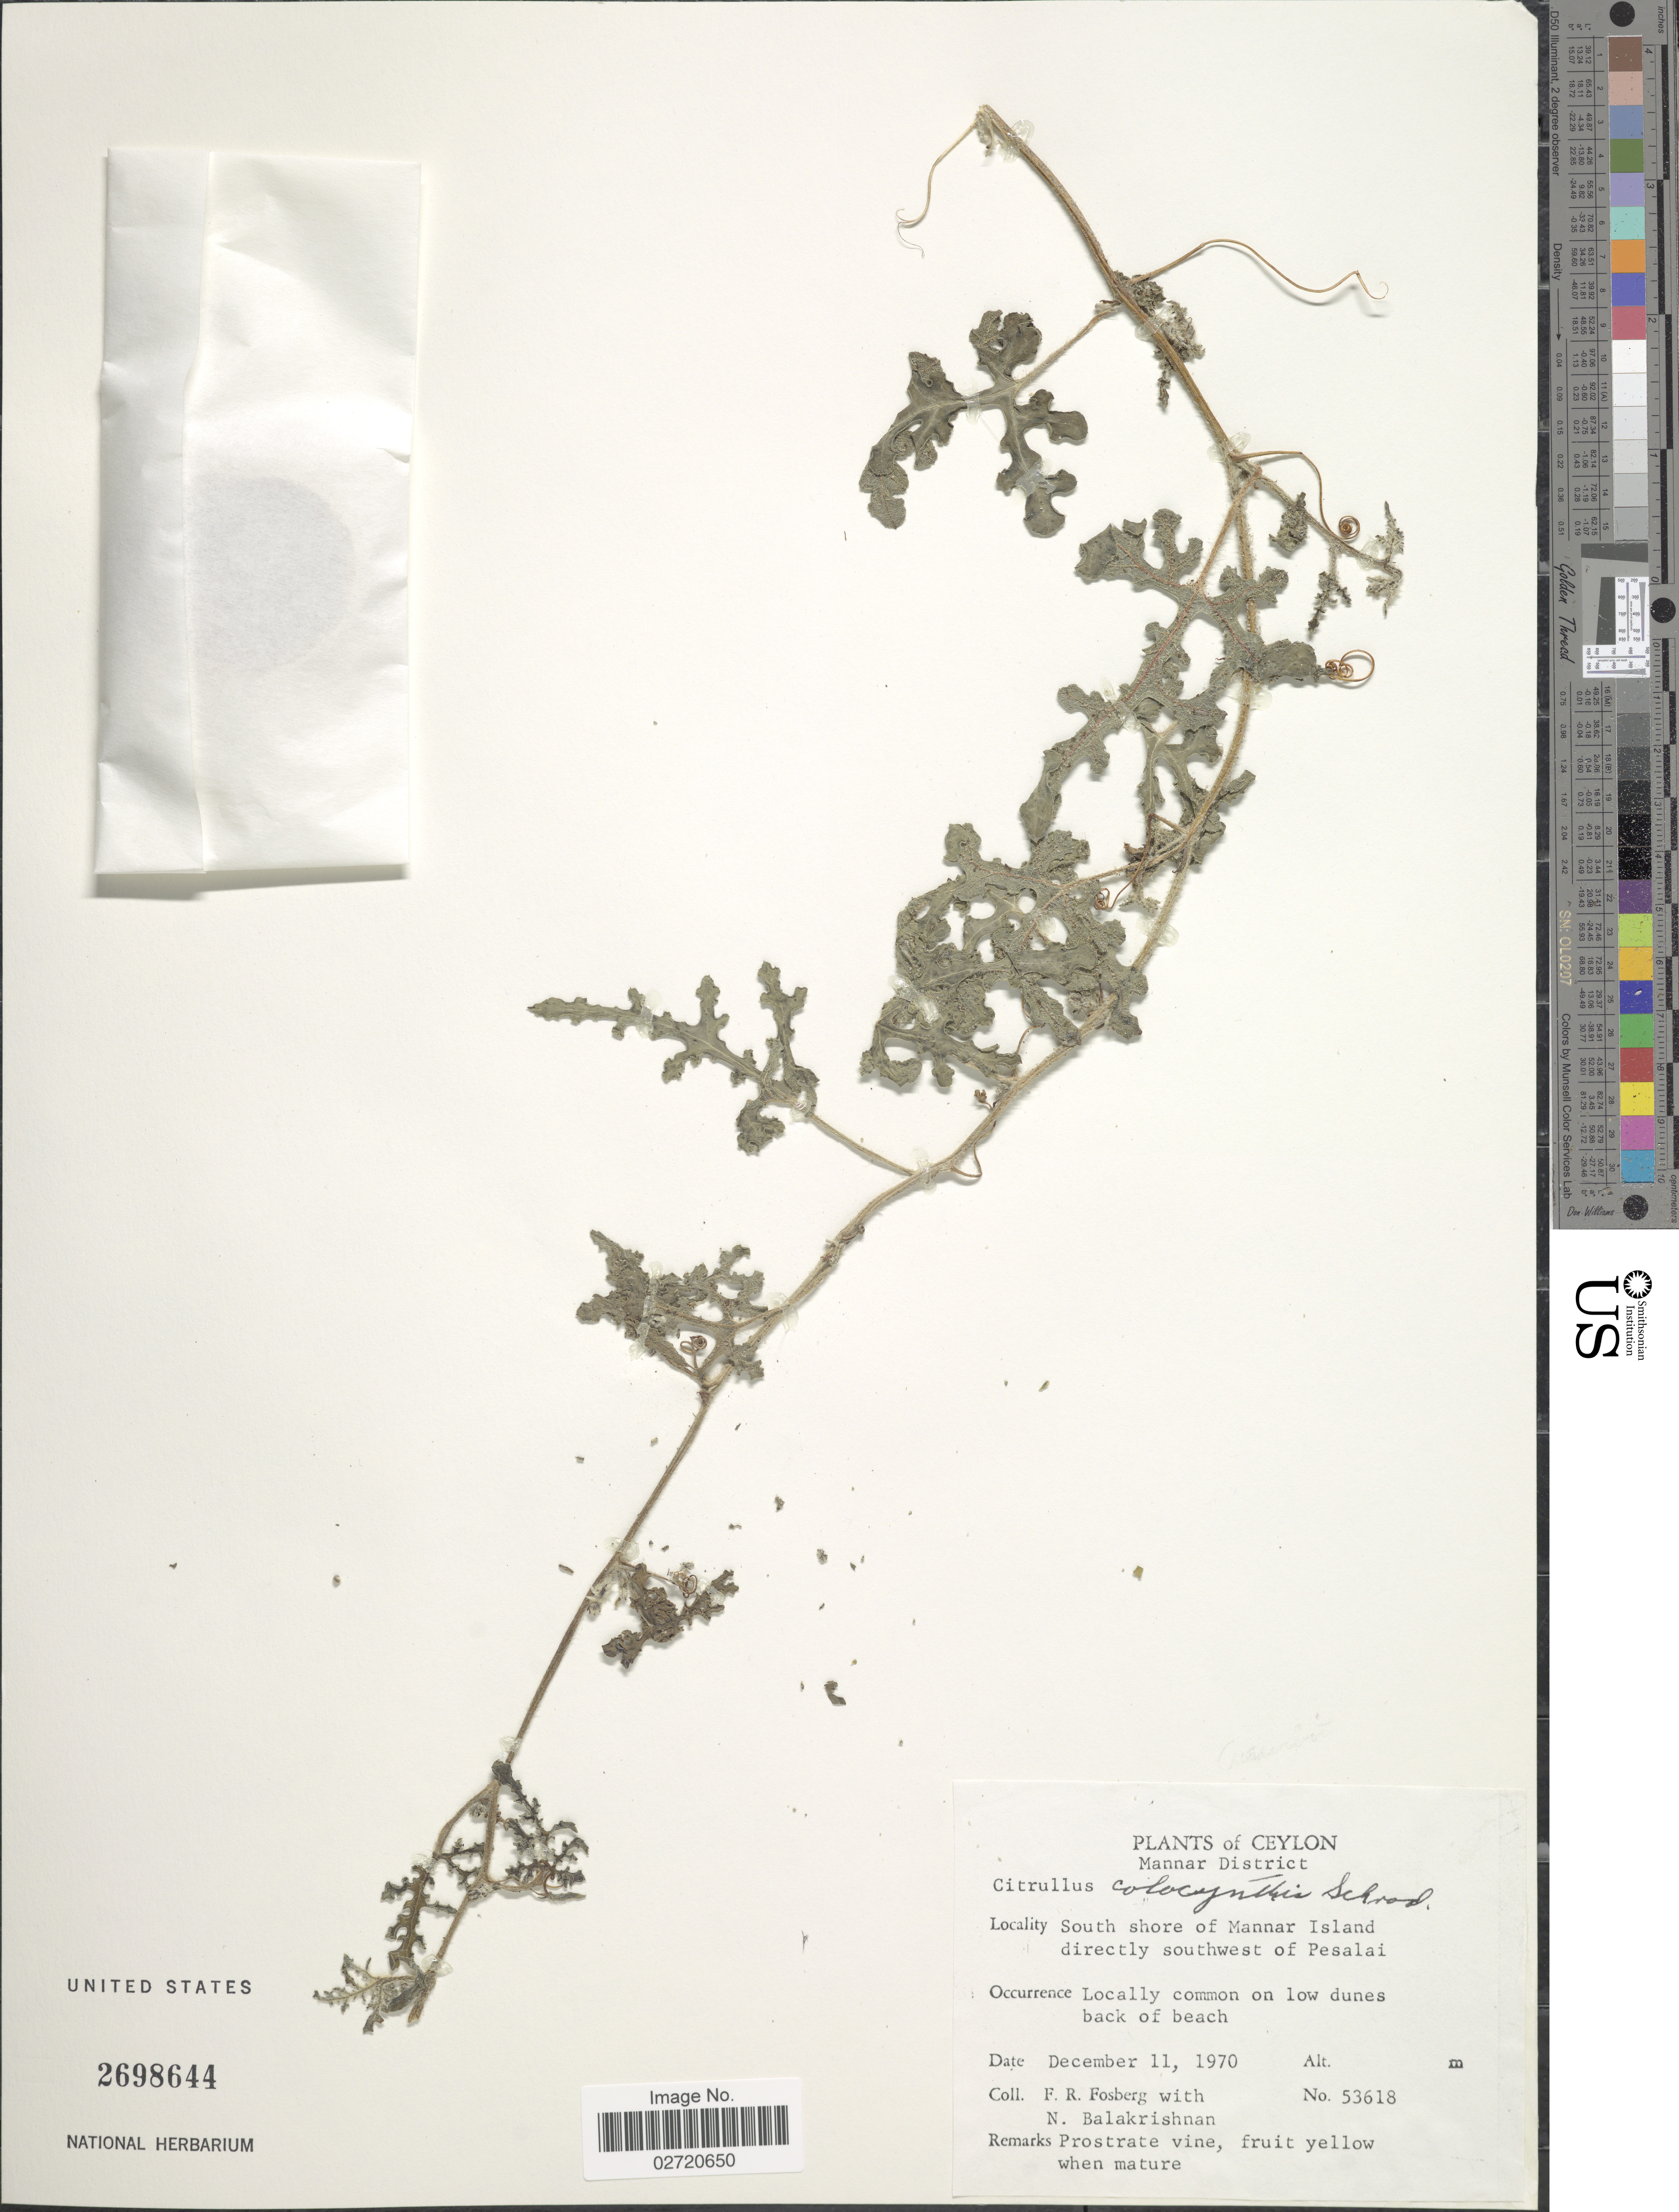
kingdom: Plantae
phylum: Tracheophyta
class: Magnoliopsida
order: Cucurbitales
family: Cucurbitaceae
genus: Citrullus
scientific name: Citrullus colocynthis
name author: (L.) Schrad.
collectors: F. R. Fosberg & N. Balakrishnan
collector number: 53618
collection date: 1970-12-11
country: Sri Lanka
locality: Ceylon. Mannar District. South shore of Mannar Island directly southwest of Pesalai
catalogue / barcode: US 2698644